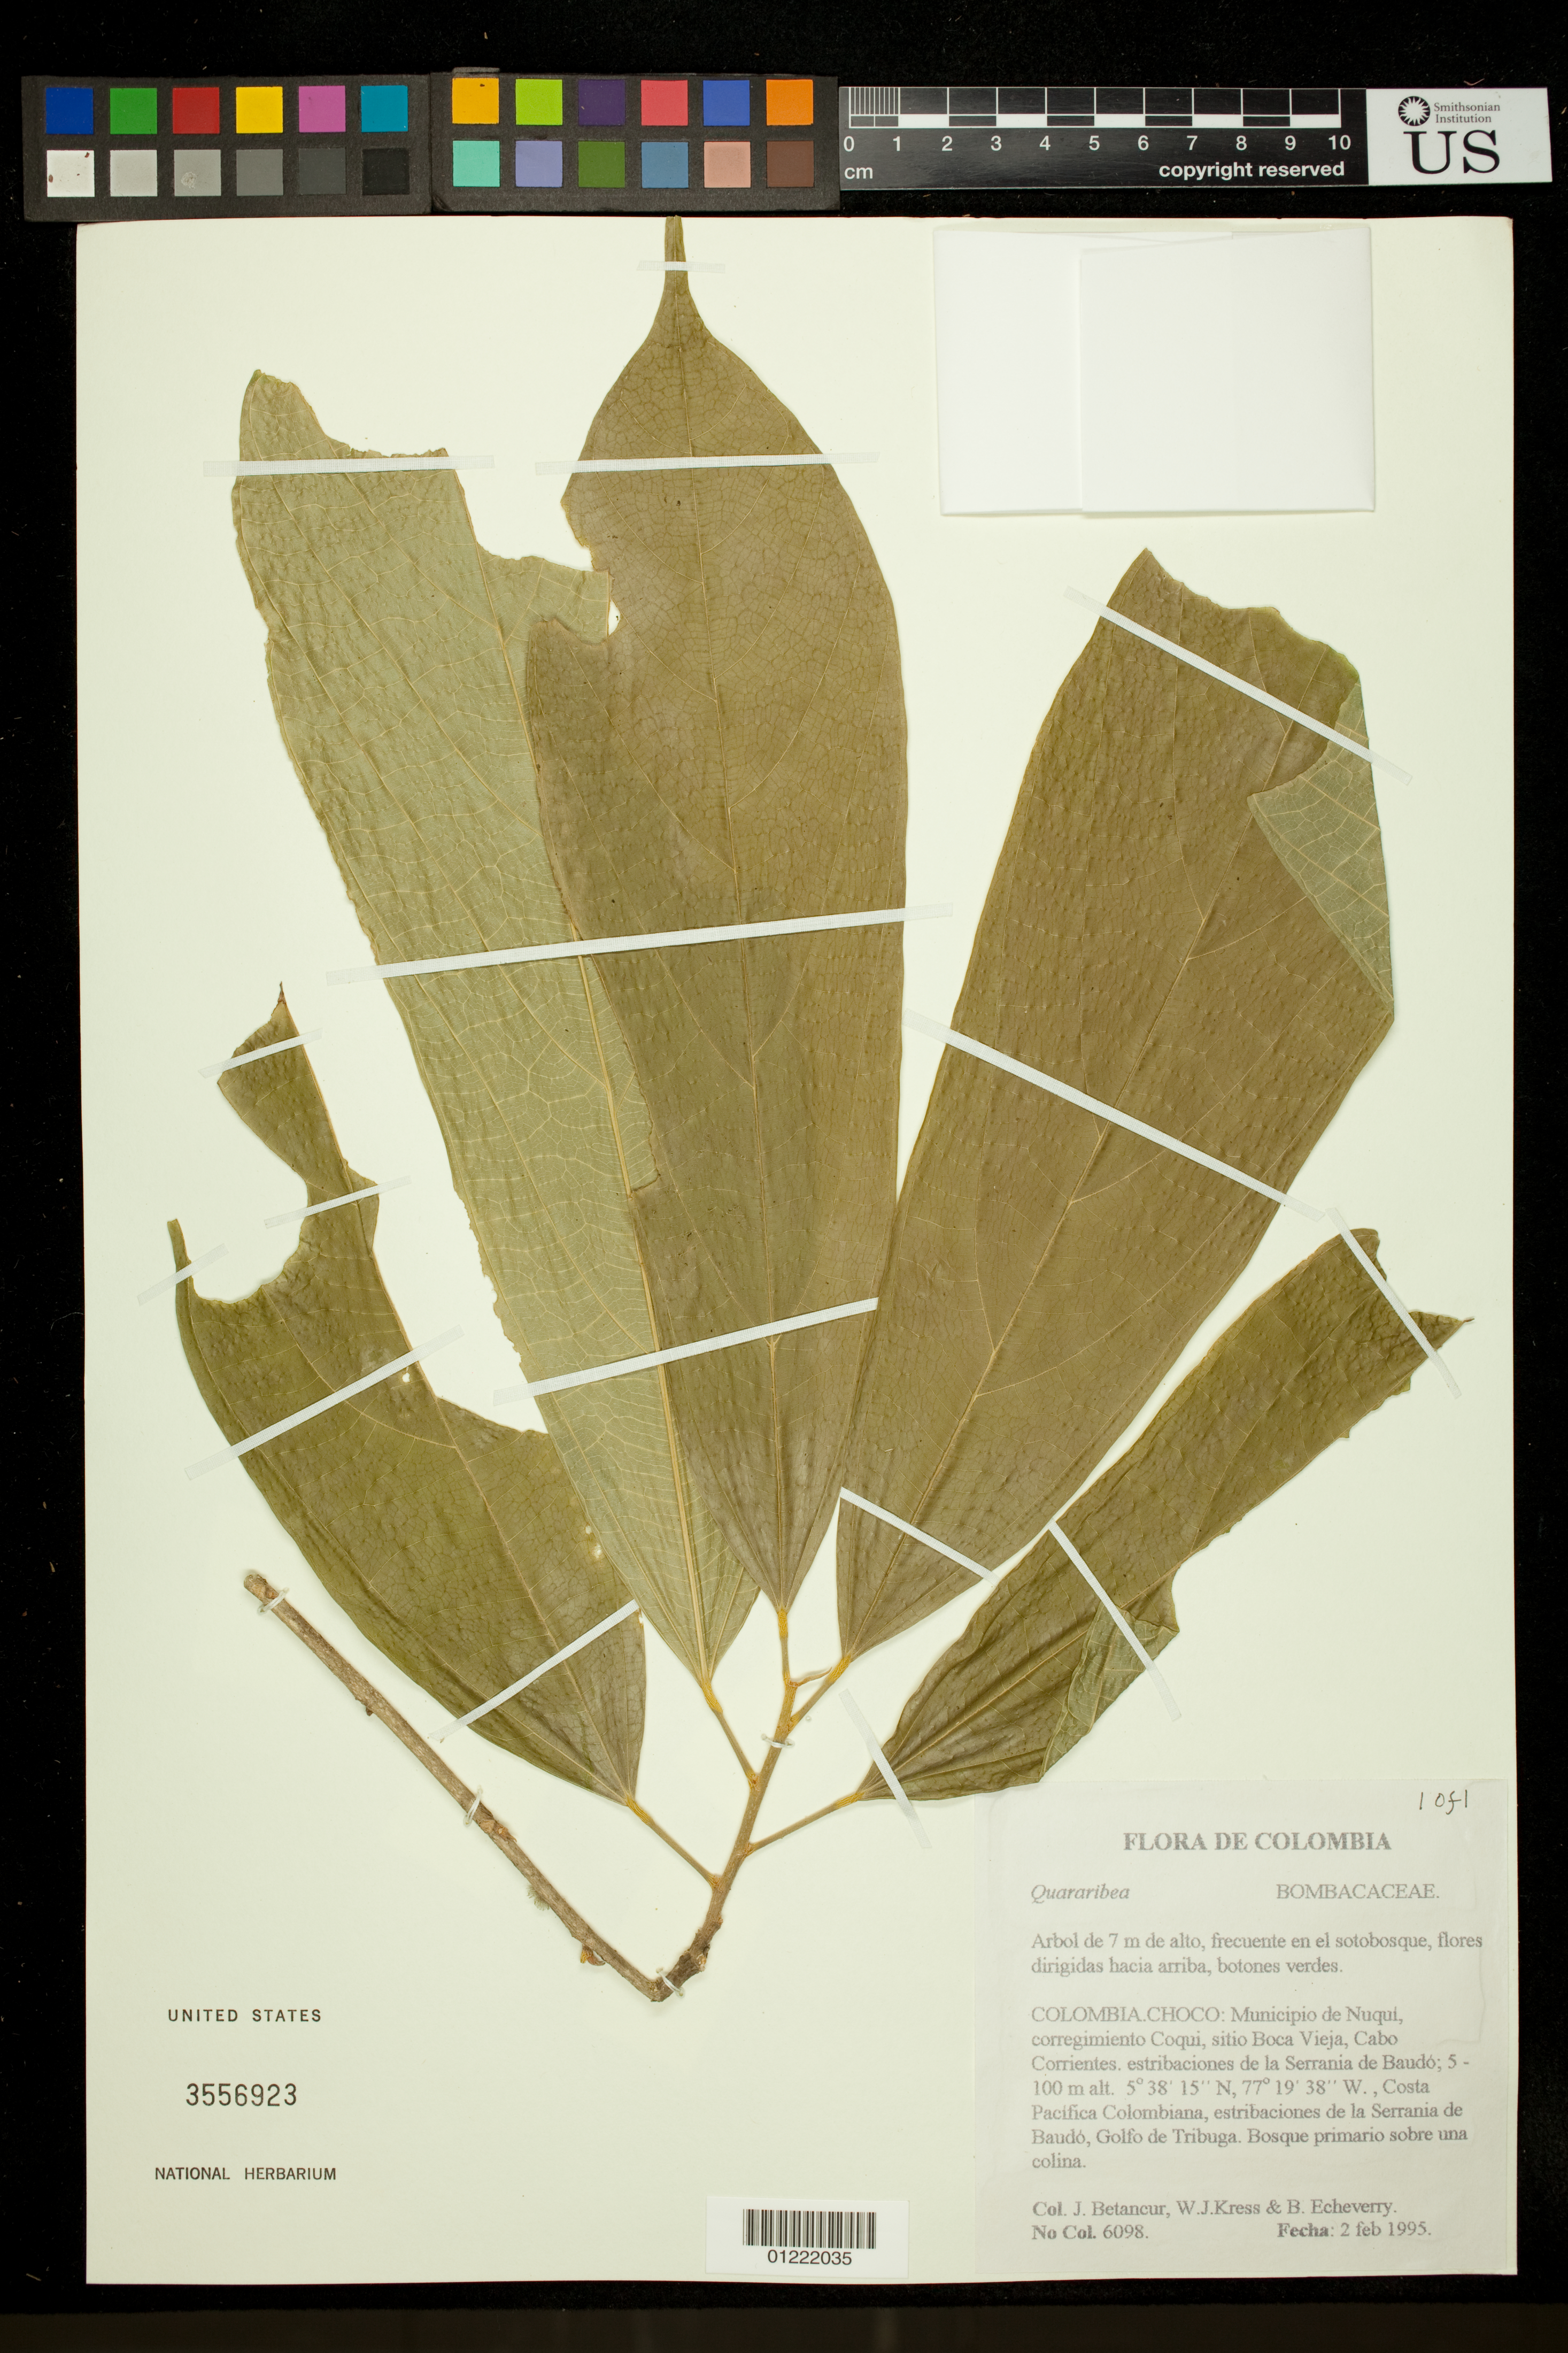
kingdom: Plantae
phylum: Tracheophyta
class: Magnoliopsida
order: Malvales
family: Malvaceae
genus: Quararibea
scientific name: Quararibea sp.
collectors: J. C. Betancur, W. J. Kress & B. Echeverry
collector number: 6098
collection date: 1995-02-02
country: Colombia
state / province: Choco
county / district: Nuquí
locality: corregimiento Coqui, sitio Boca Vieja, Cabo Corrientes. Estribaciones de la Serrania de Baudo; Costa Pacifica Colombiana, estribaciones de la Serrania de Baudo, Golfo de Tribuga. Bosque primario sobre una colina.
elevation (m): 5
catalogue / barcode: US 3556923